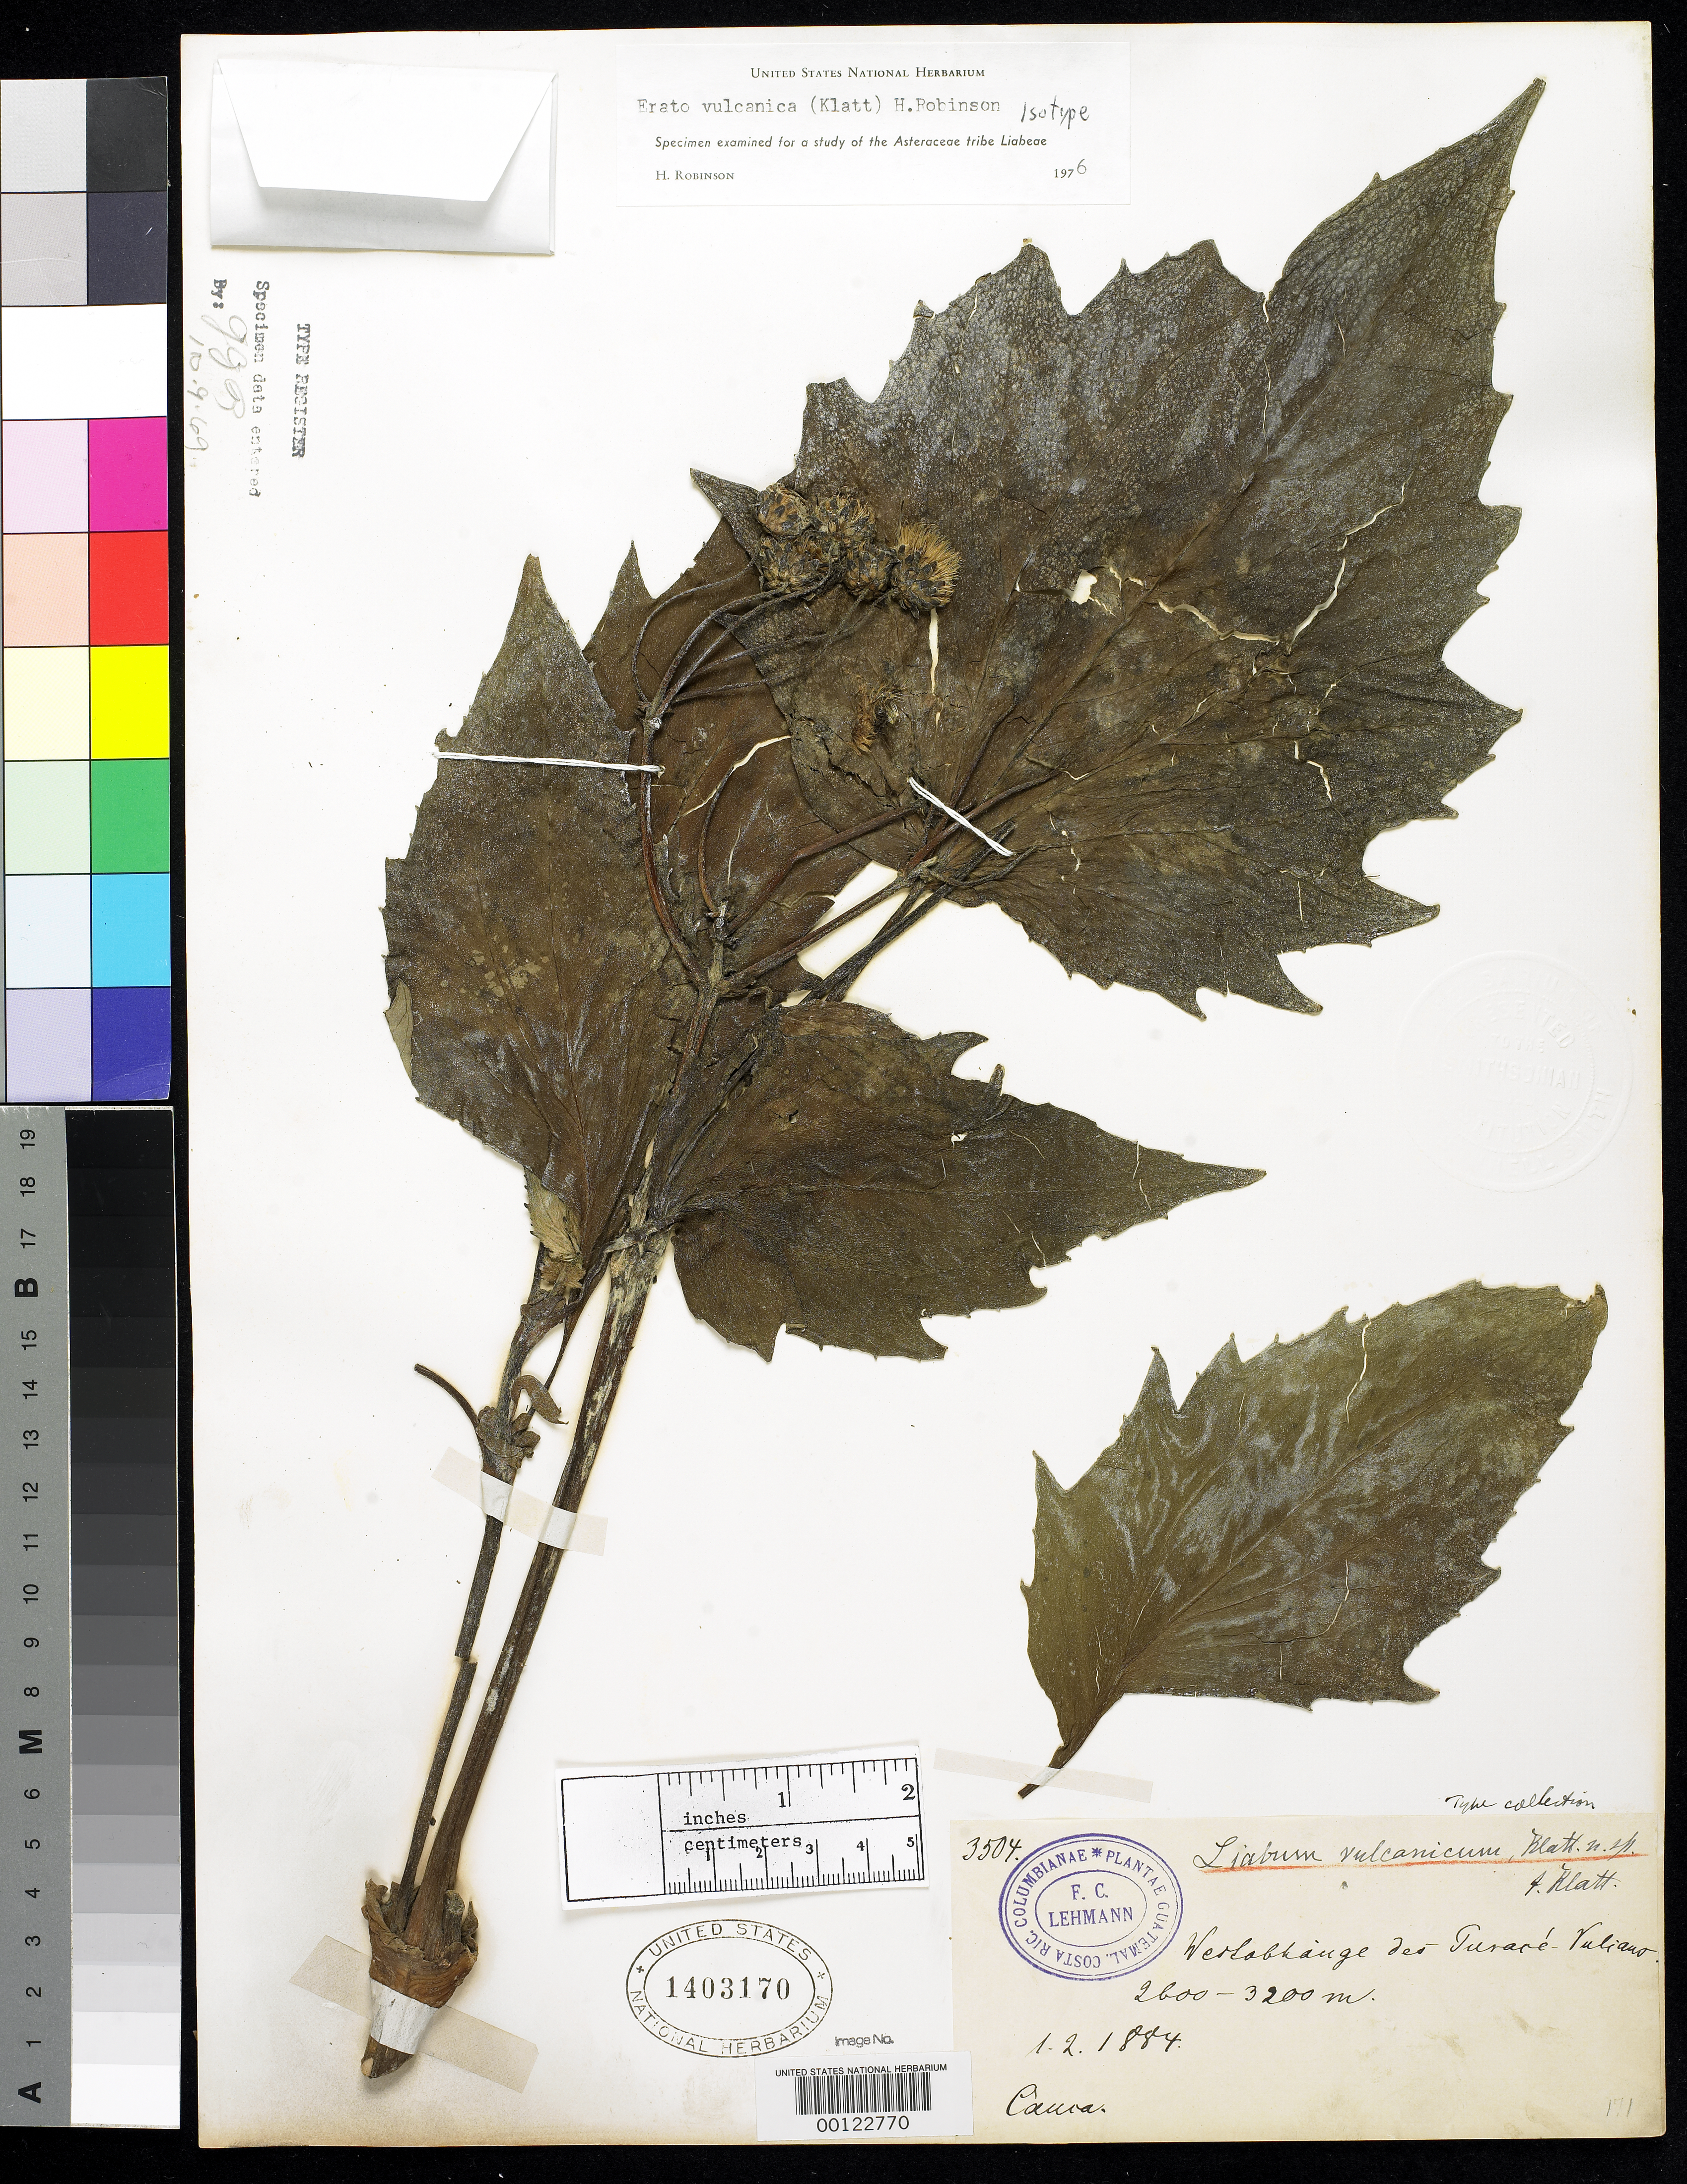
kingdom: Plantae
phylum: Tracheophyta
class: Magnoliopsida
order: Asterales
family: Asteraceae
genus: Liabum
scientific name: Liabum vulcanicum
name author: Klatt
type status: Isotype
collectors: F. C. Lehmann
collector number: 3504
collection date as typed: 01 Feb 1884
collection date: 1884-02-01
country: Colombia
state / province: Cauca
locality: Purace.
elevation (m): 2300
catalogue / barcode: US 1403170